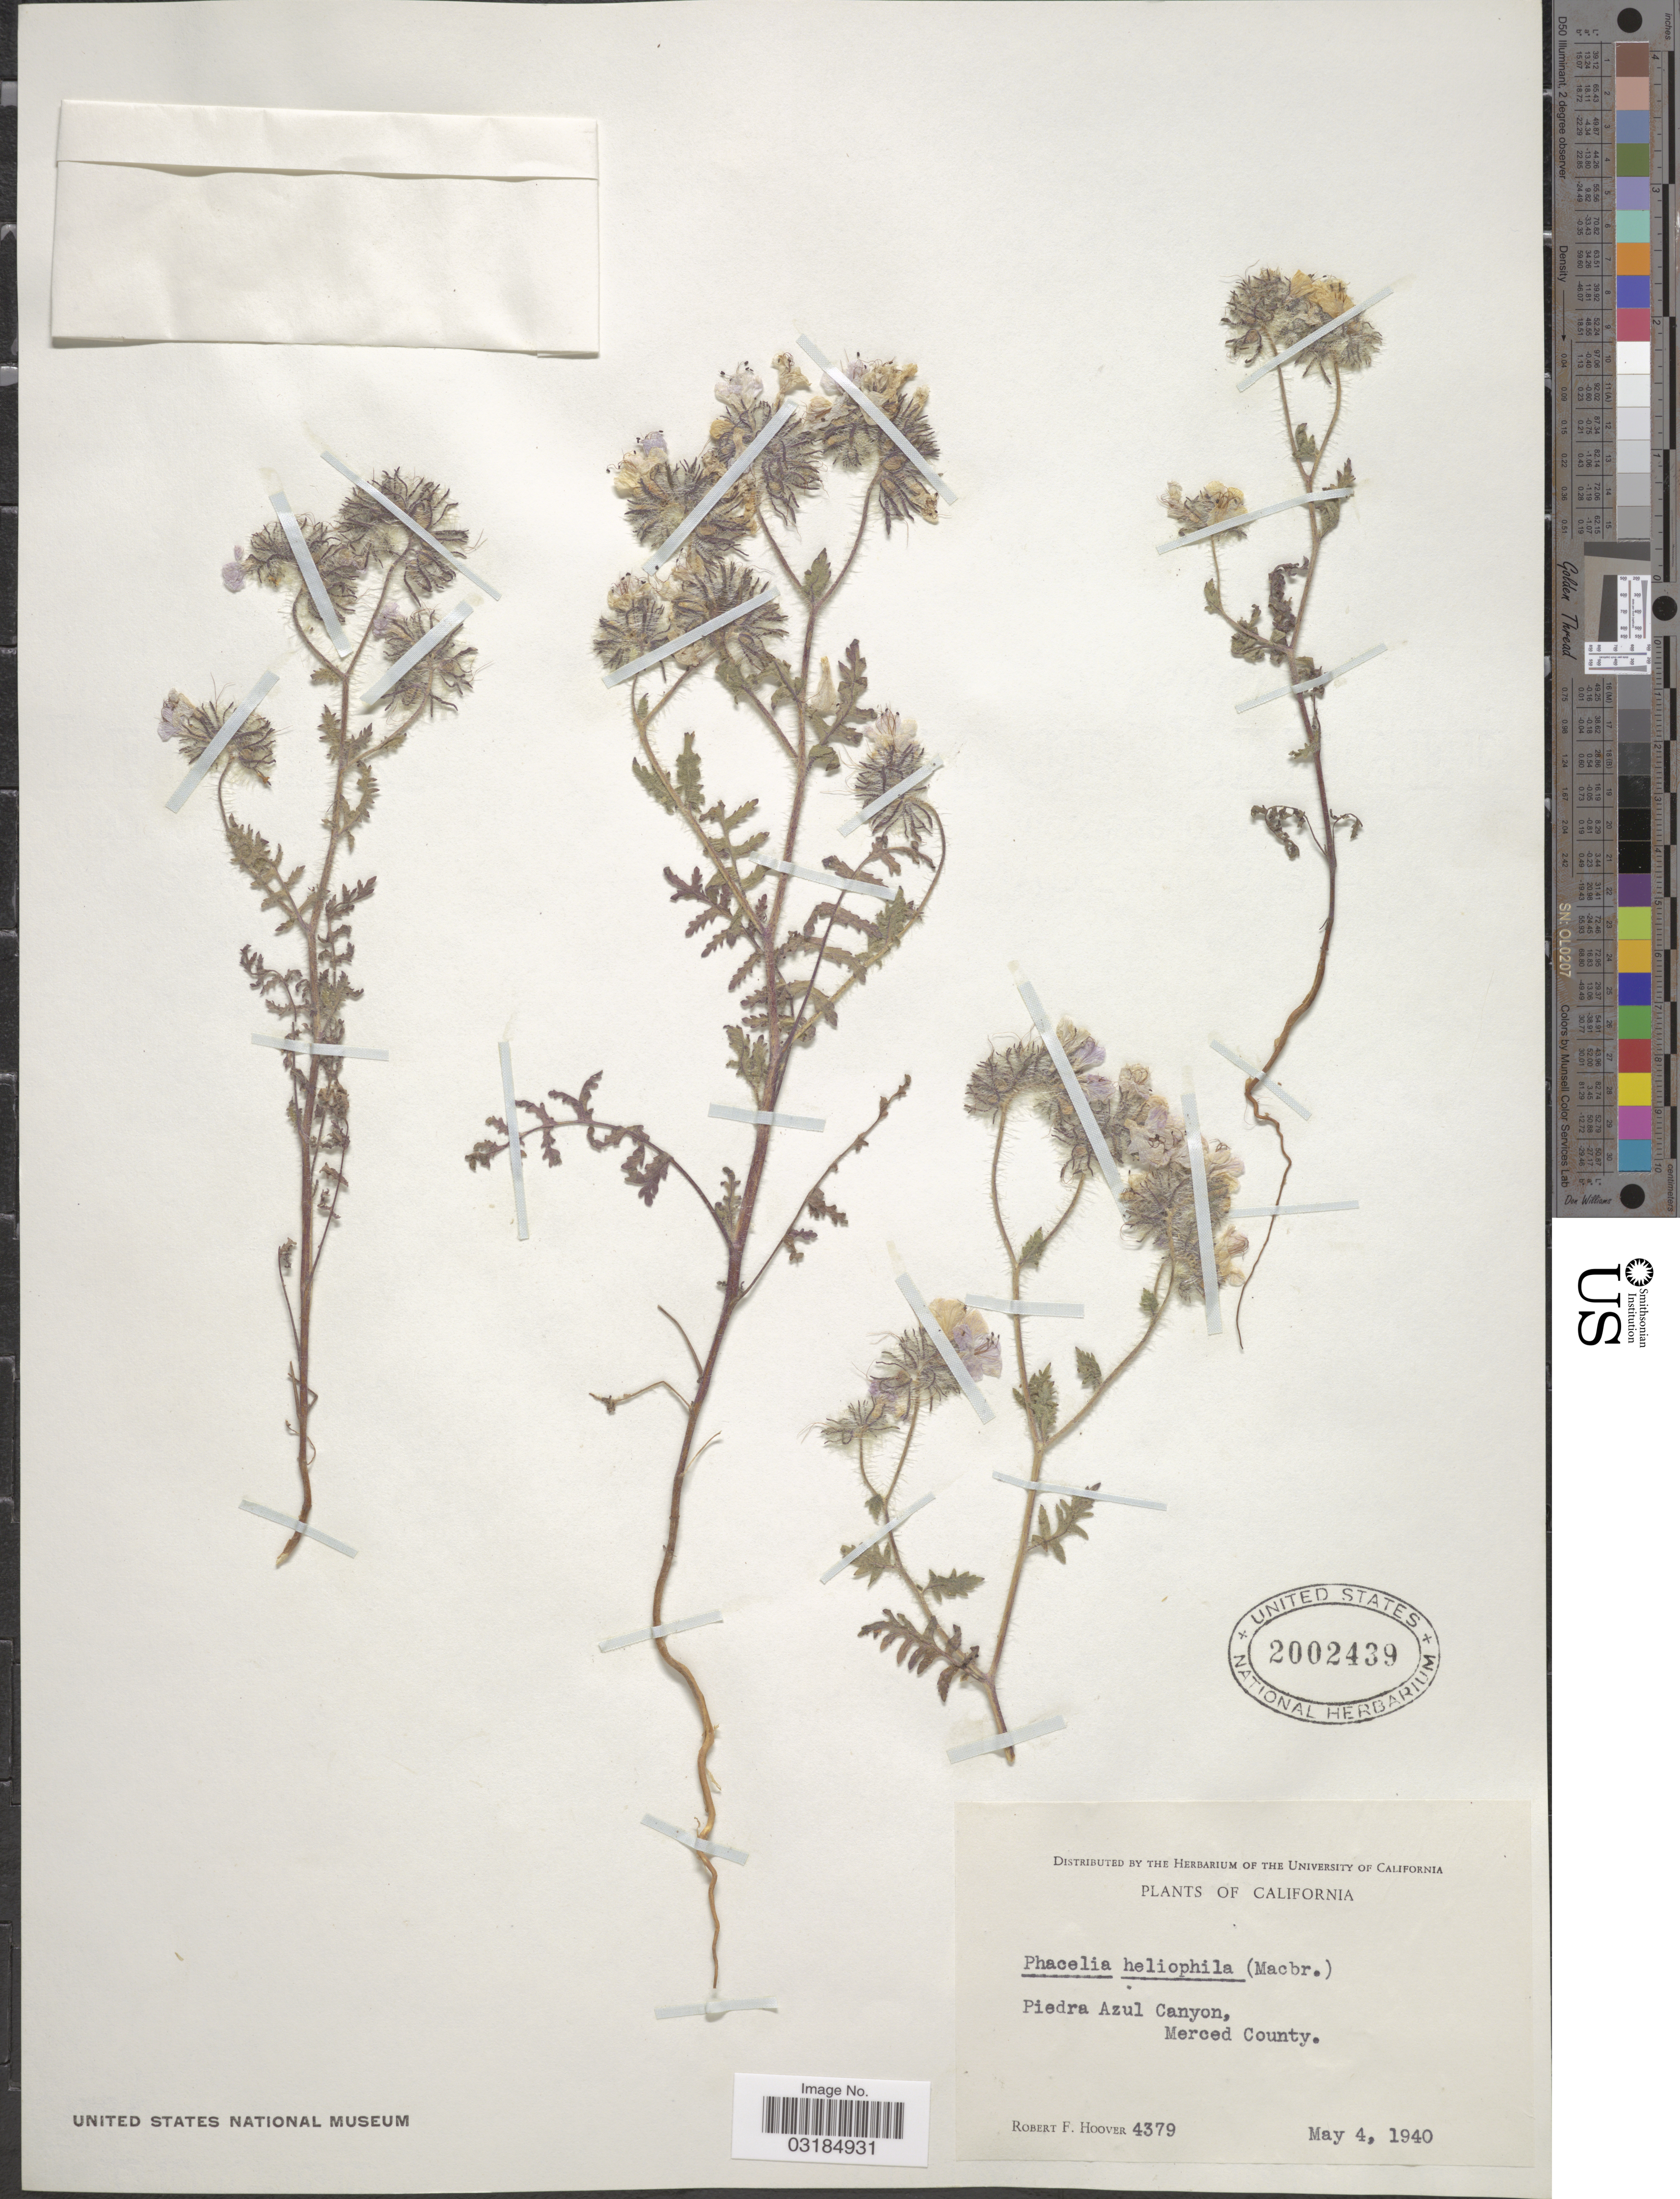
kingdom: Plantae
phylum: Tracheophyta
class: Magnoliopsida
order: Boraginales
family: Hydrophyllaceae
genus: Phacelia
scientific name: Phacelia cicutaria var. hispida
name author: (A. Gray) J.T. Howell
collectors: R. F. Hoover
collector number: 4379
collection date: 1940-05-04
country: United States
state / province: California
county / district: Merced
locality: Piedra Azul Canyon, Merced County.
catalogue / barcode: US 2002439